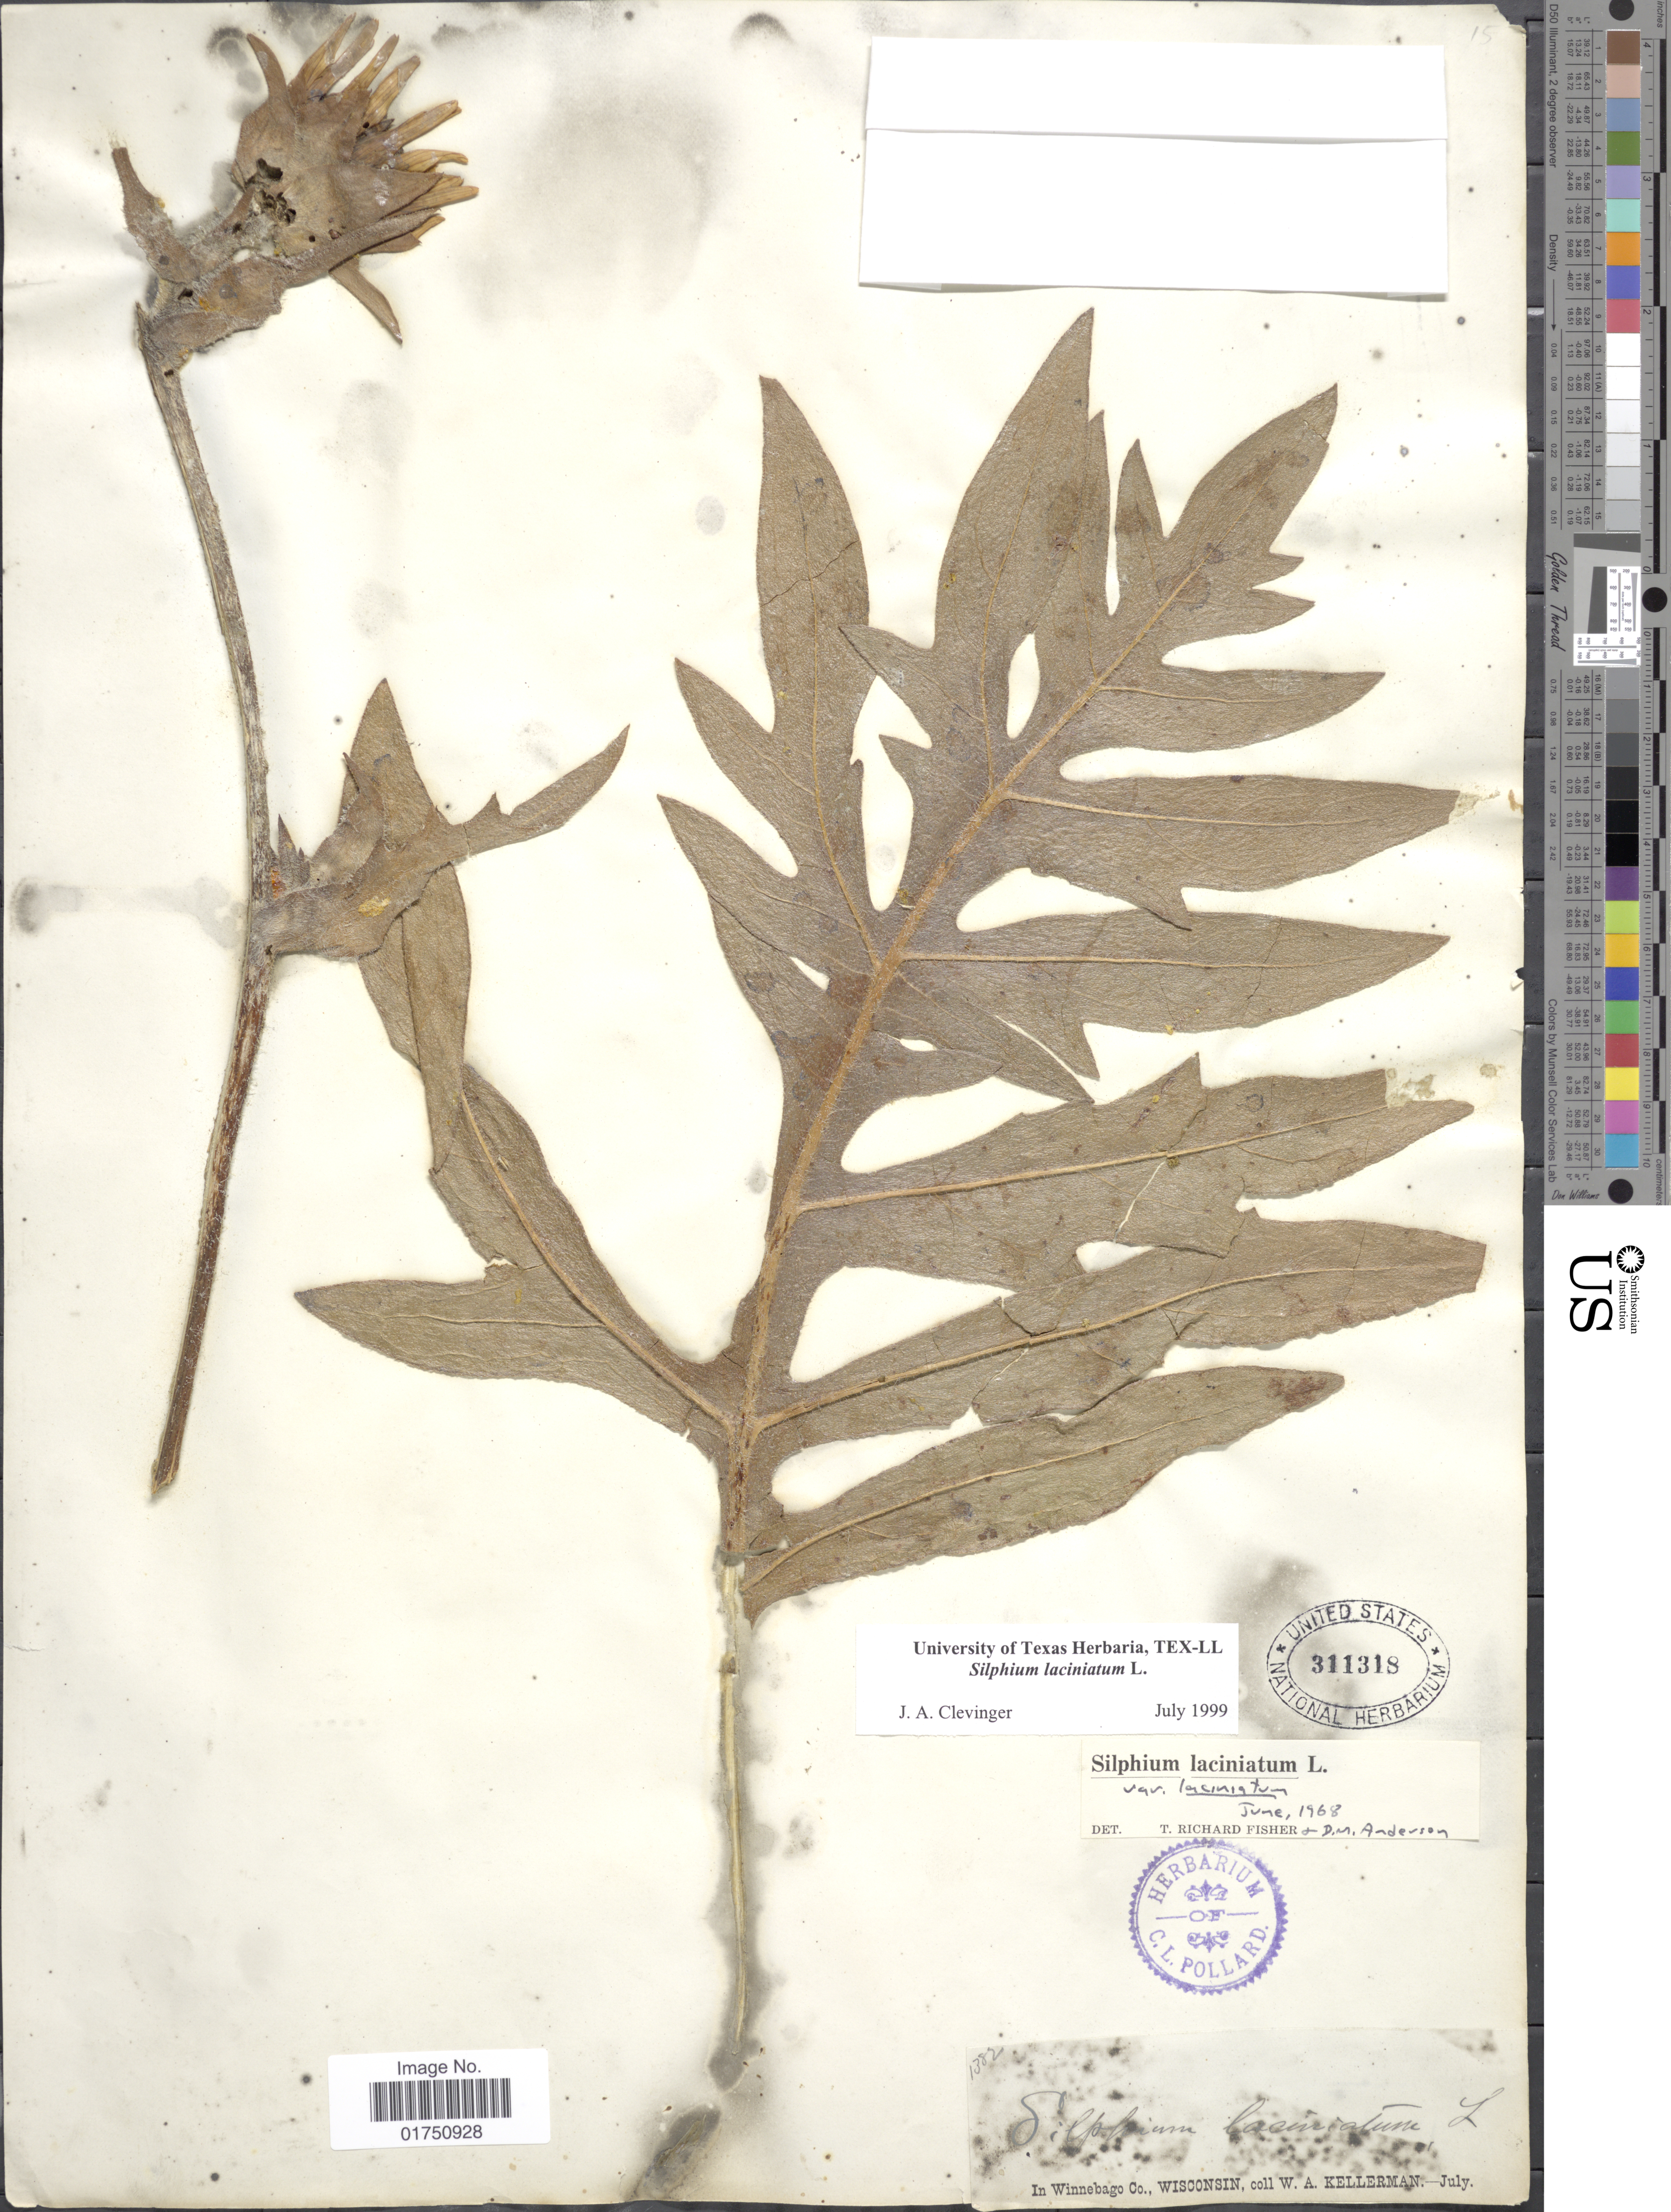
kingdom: Plantae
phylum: Tracheophyta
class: Magnoliopsida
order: Asterales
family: Asteraceae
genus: Silphium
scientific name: Silphium laciniatum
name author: L.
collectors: W. Kellerman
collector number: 1382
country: United States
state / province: Wisconsin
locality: In Winnebago Co., Wisconsin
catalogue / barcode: US 311318